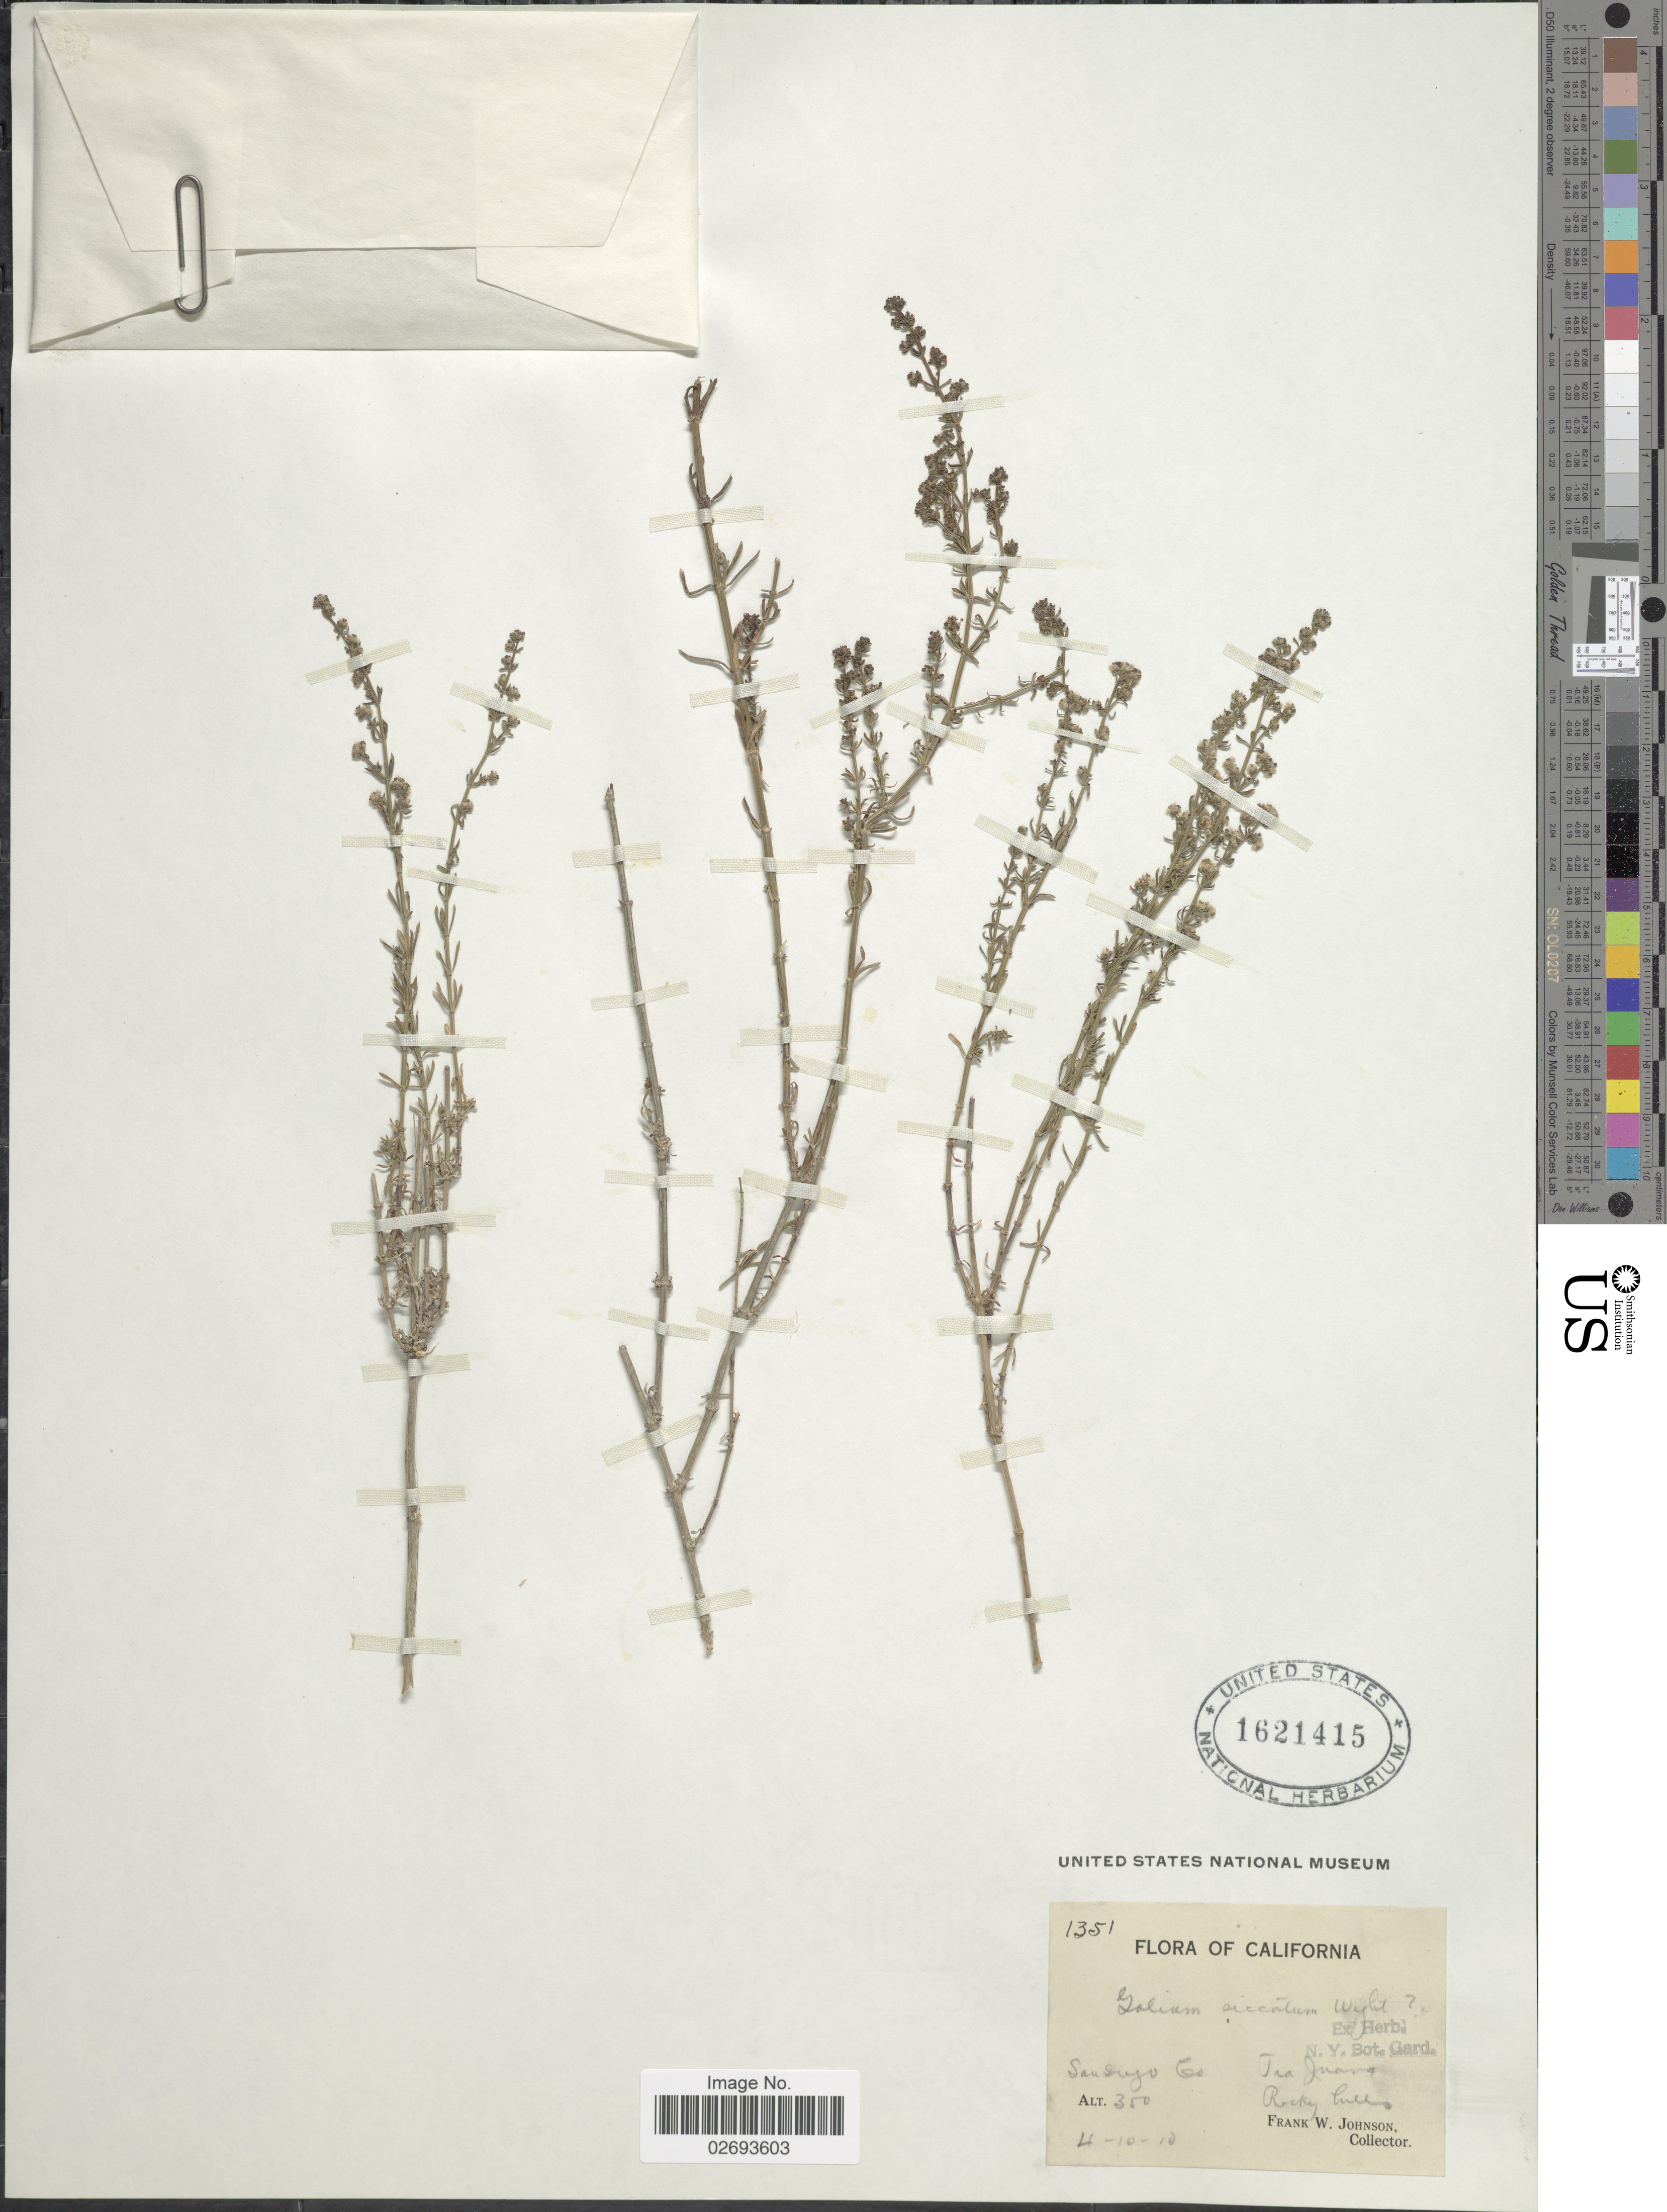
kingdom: Plantae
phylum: Tracheophyta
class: Magnoliopsida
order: Gentianales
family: Rubiaceae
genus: Galium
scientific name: Galium siccatum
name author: W. Wight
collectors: F. W. Johnson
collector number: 1351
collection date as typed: Transcribed d/m/y: 10/4/10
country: United States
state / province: California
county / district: San Diego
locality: San Diego Co. Tia Juana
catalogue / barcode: US 1621415